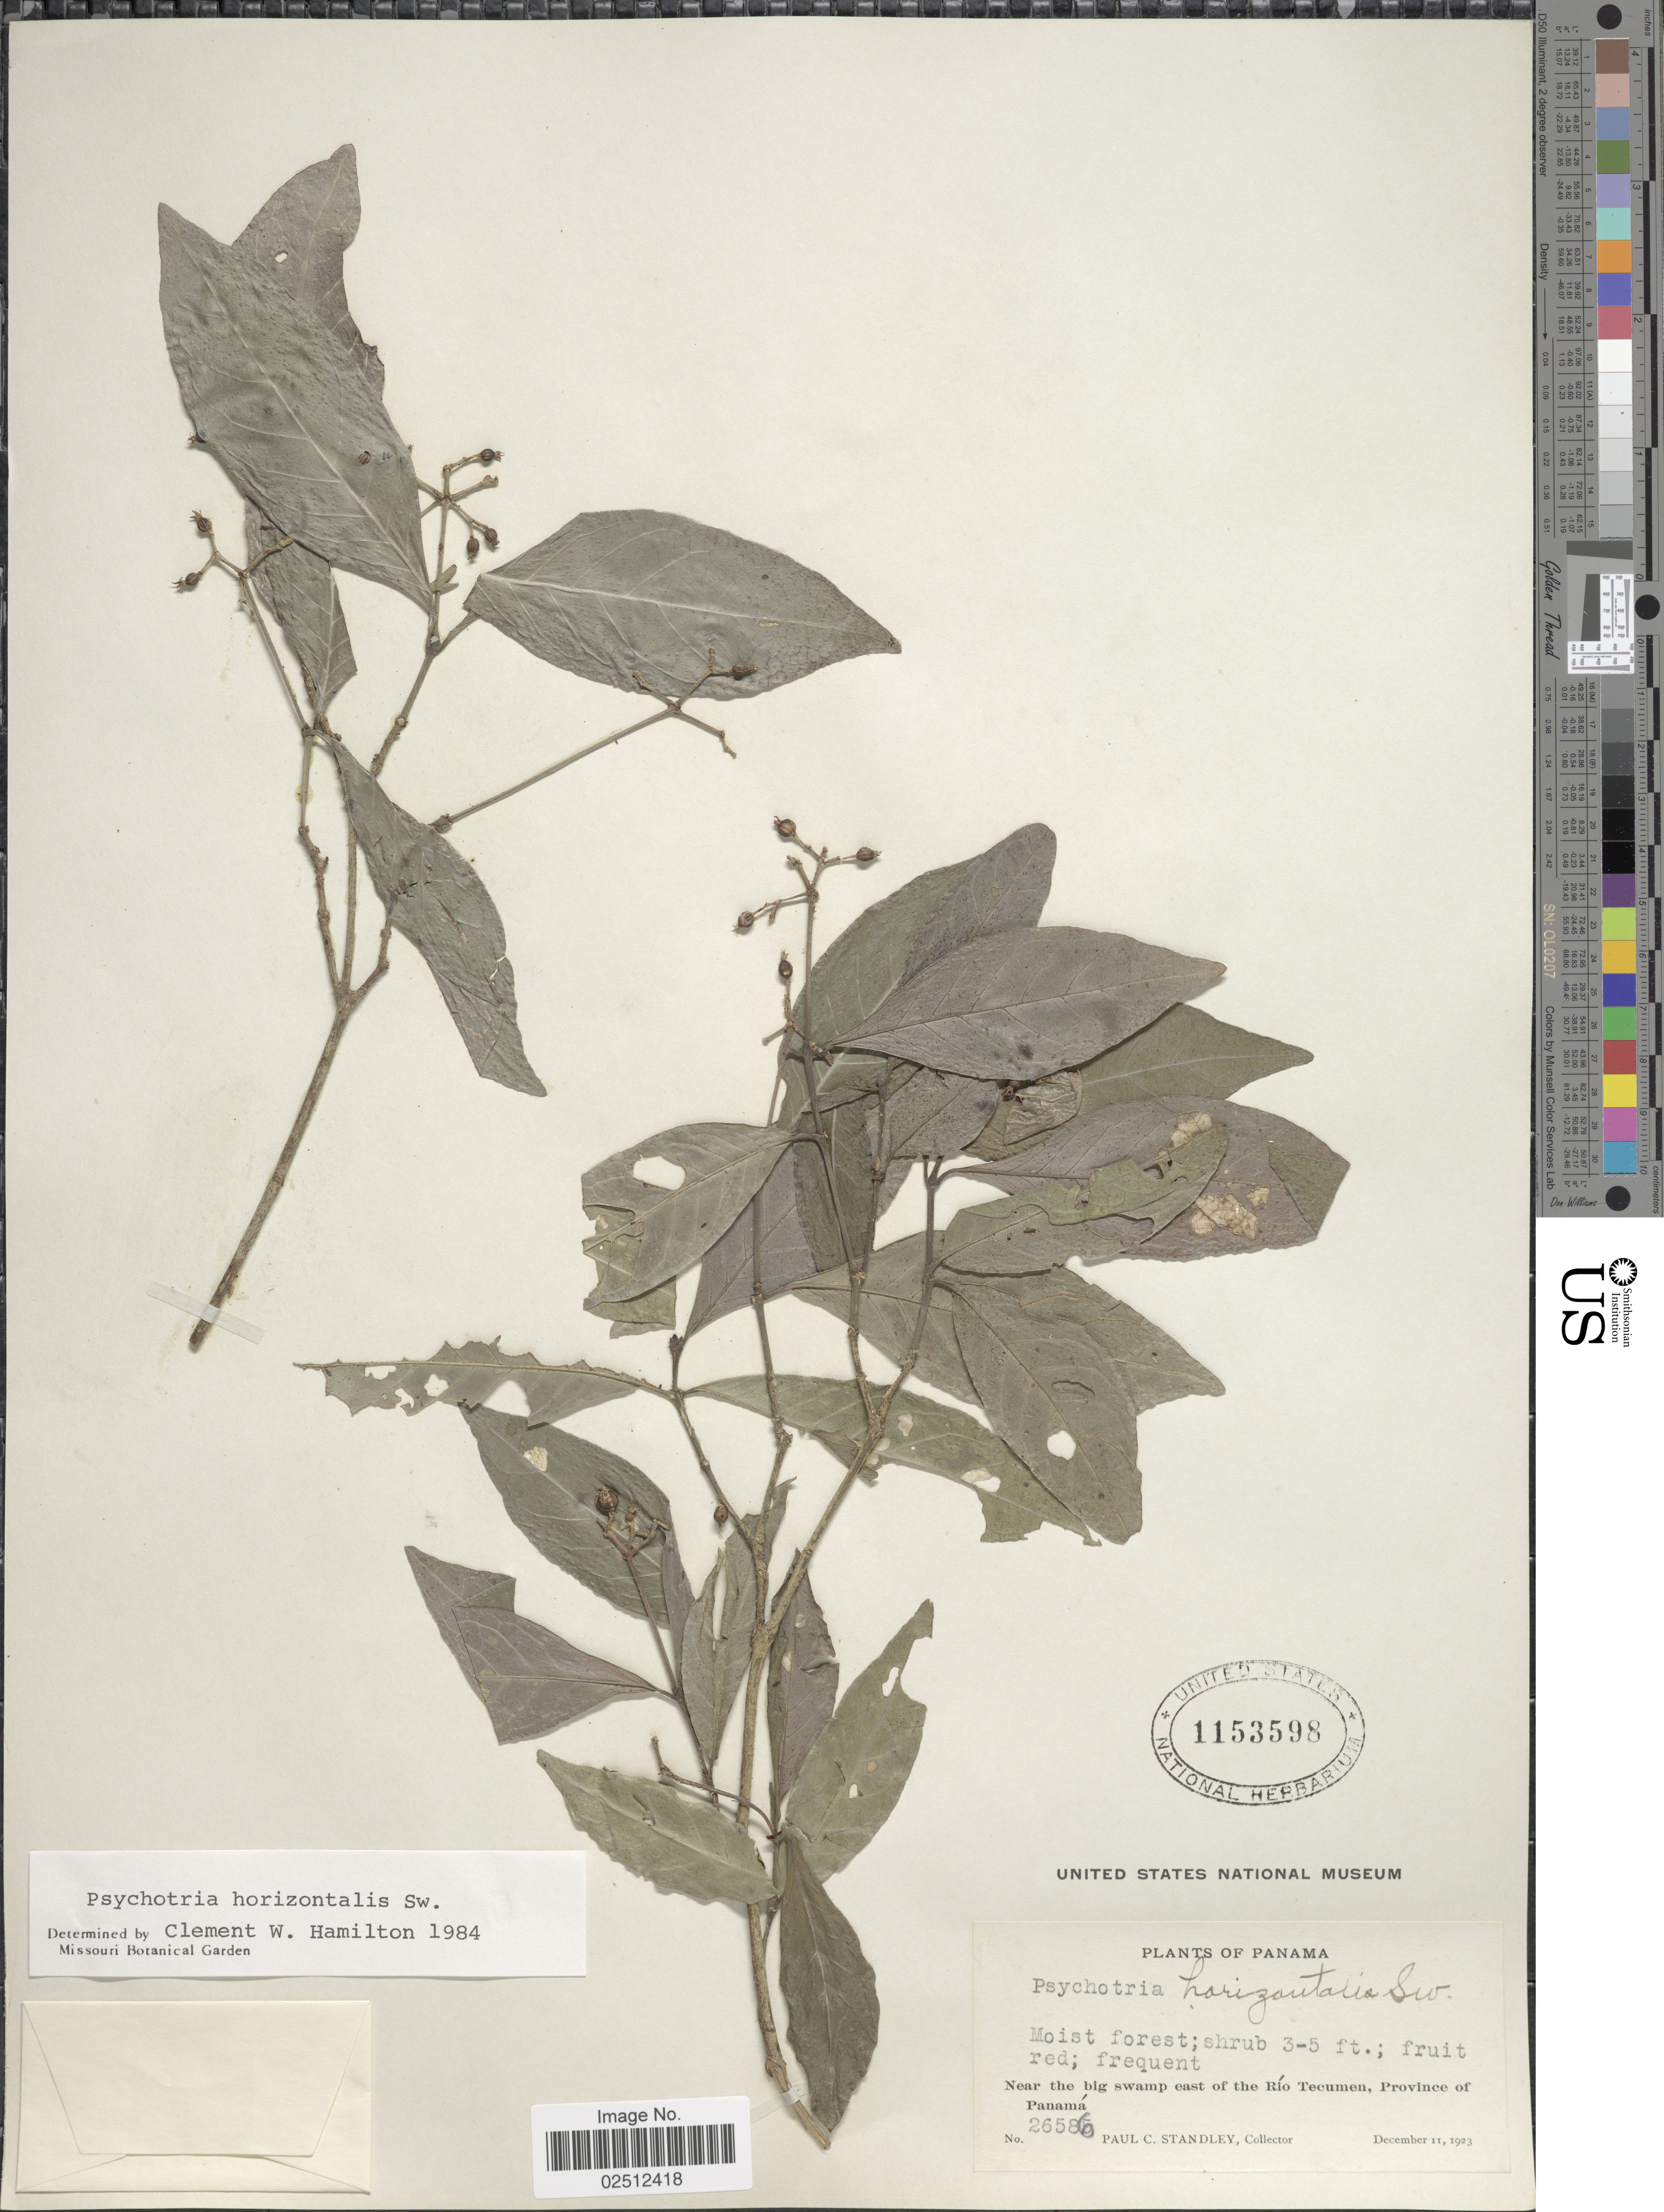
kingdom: Plantae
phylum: Tracheophyta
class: Magnoliopsida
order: Gentianales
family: Rubiaceae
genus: Psychotria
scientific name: Psychotria horizontalis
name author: Sw.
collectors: P. C. Standley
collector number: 26586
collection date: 1923-12-11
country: Panama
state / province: Panamá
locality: Near the big swamp of the Rio Tecumen, Province of Panama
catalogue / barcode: US 1153598